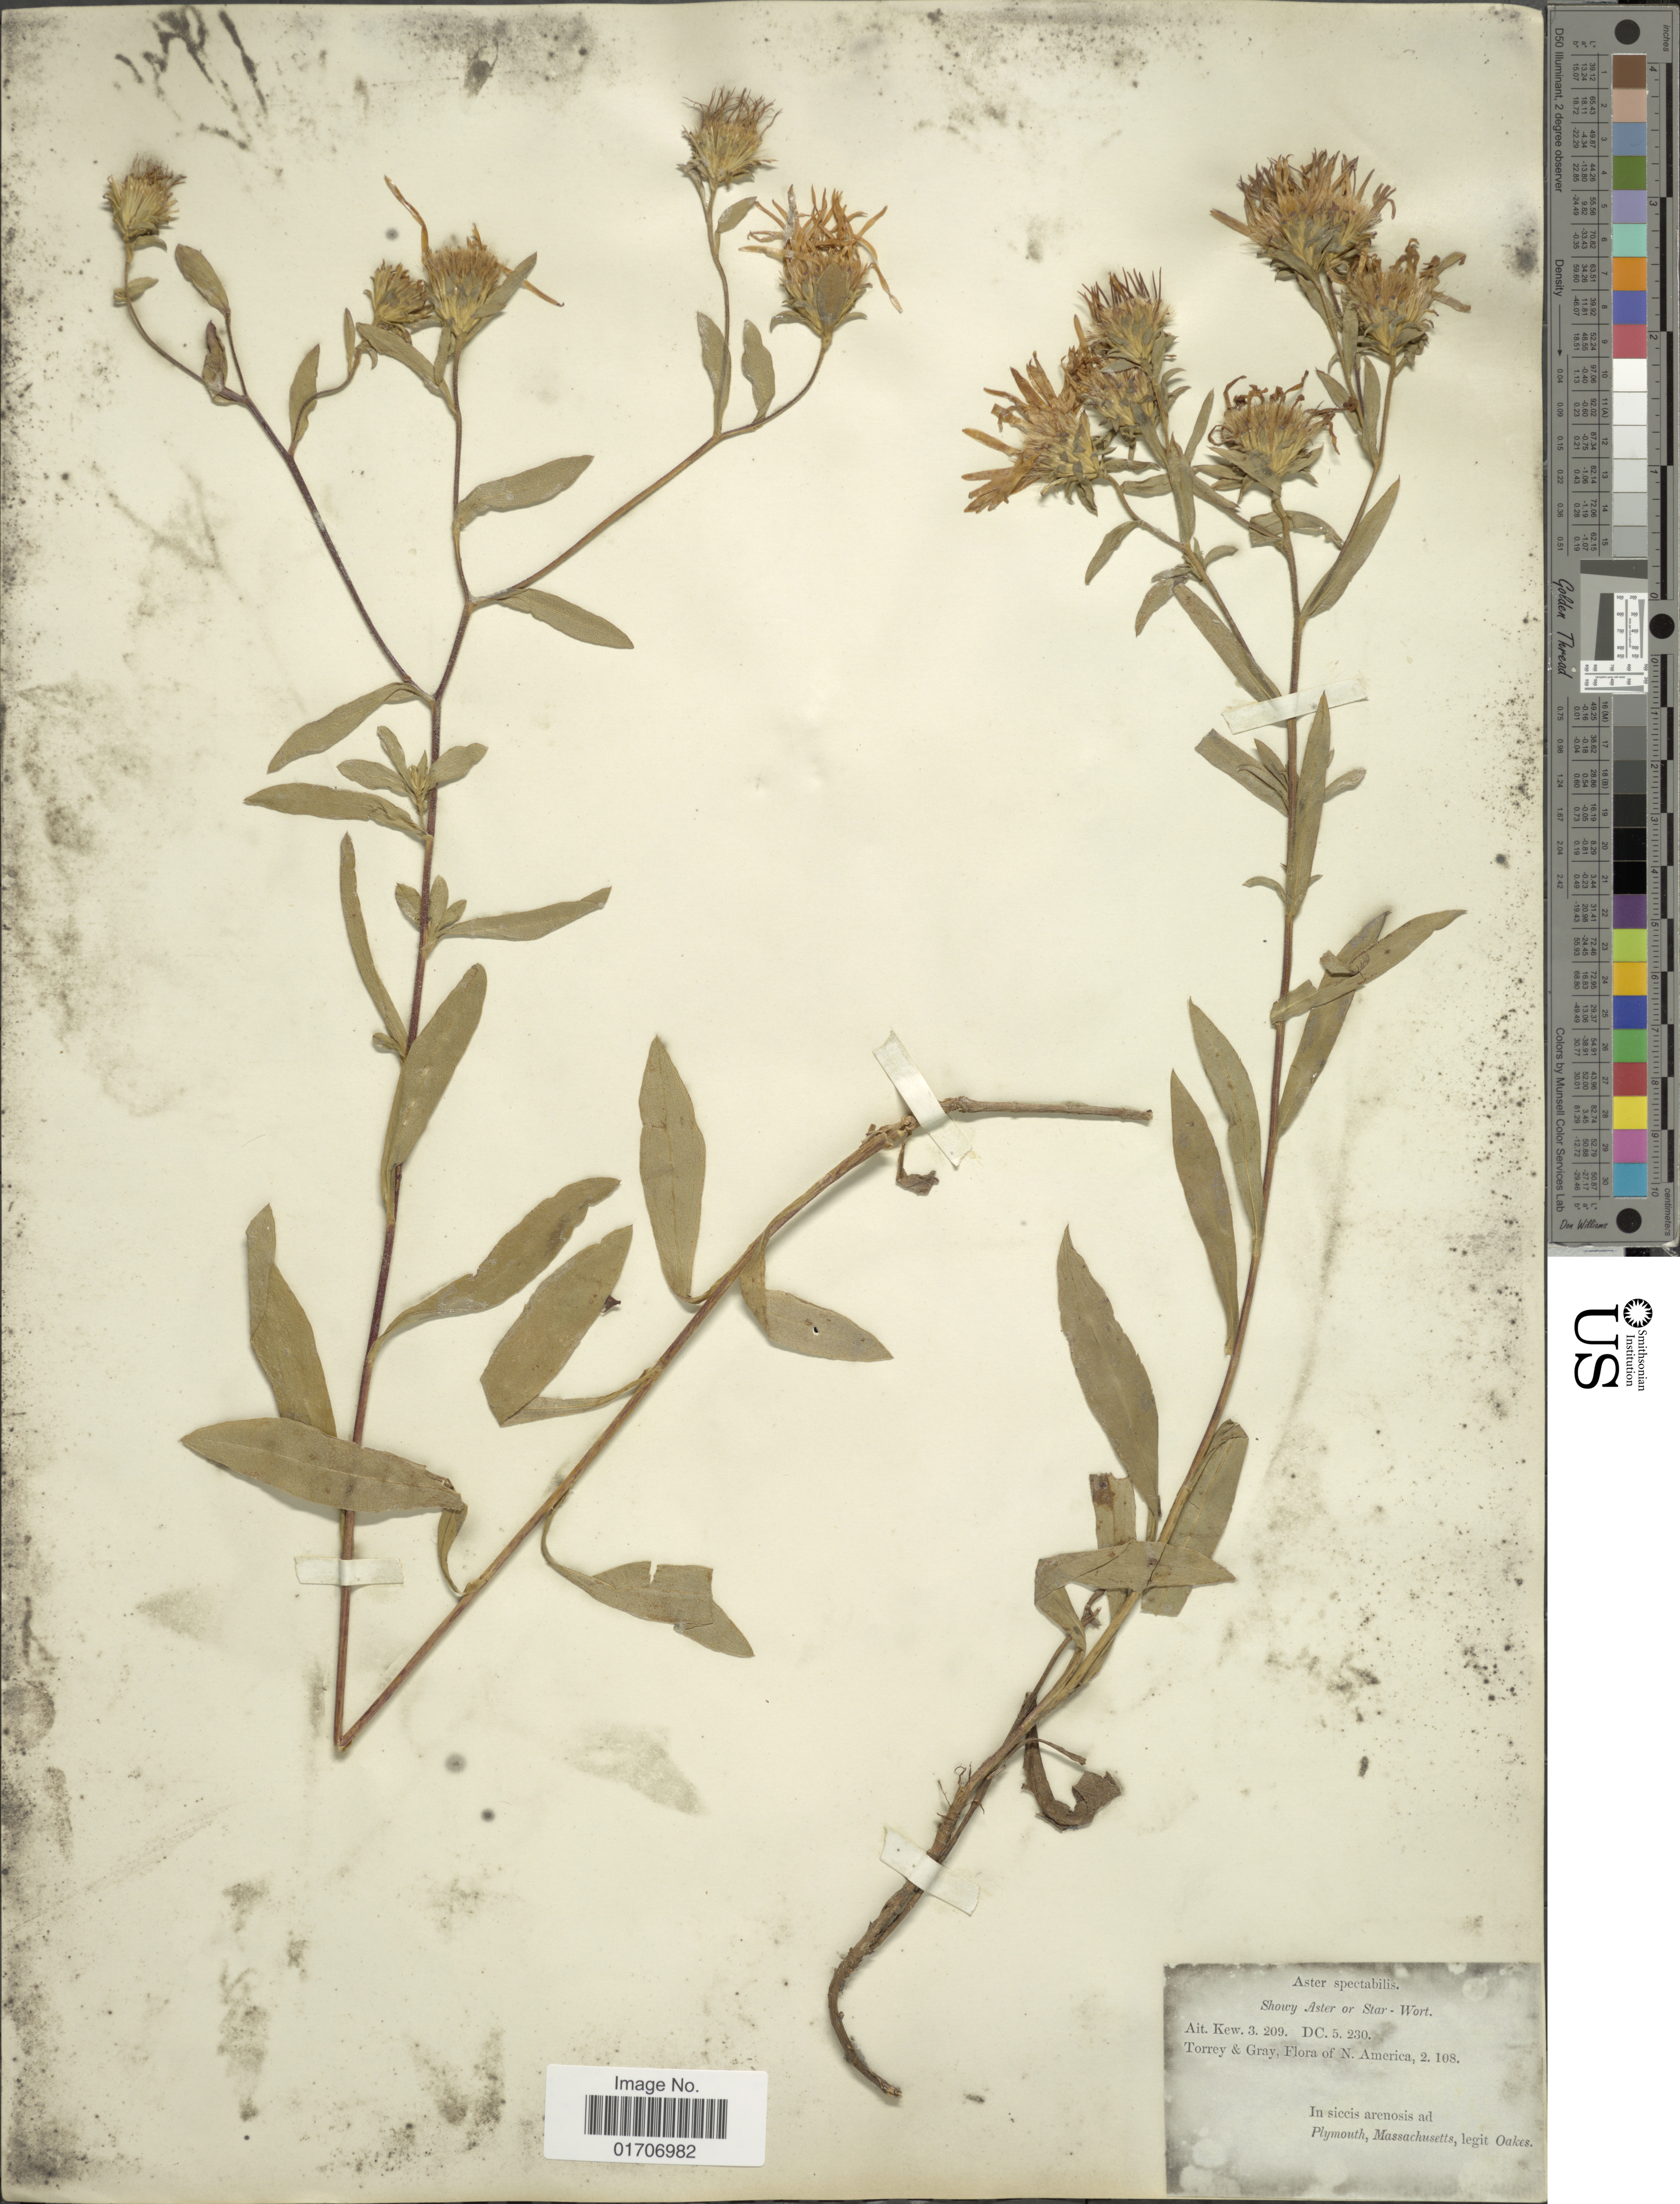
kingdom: Plantae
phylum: Tracheophyta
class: Magnoliopsida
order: Asterales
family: Asteraceae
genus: Eurybia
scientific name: Eurybia spectabilis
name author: (Aiton) G.L. Nesom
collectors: -. Oakes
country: United States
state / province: Massachusetts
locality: In siccis arenosis ad Plymouth, Massachusetts.